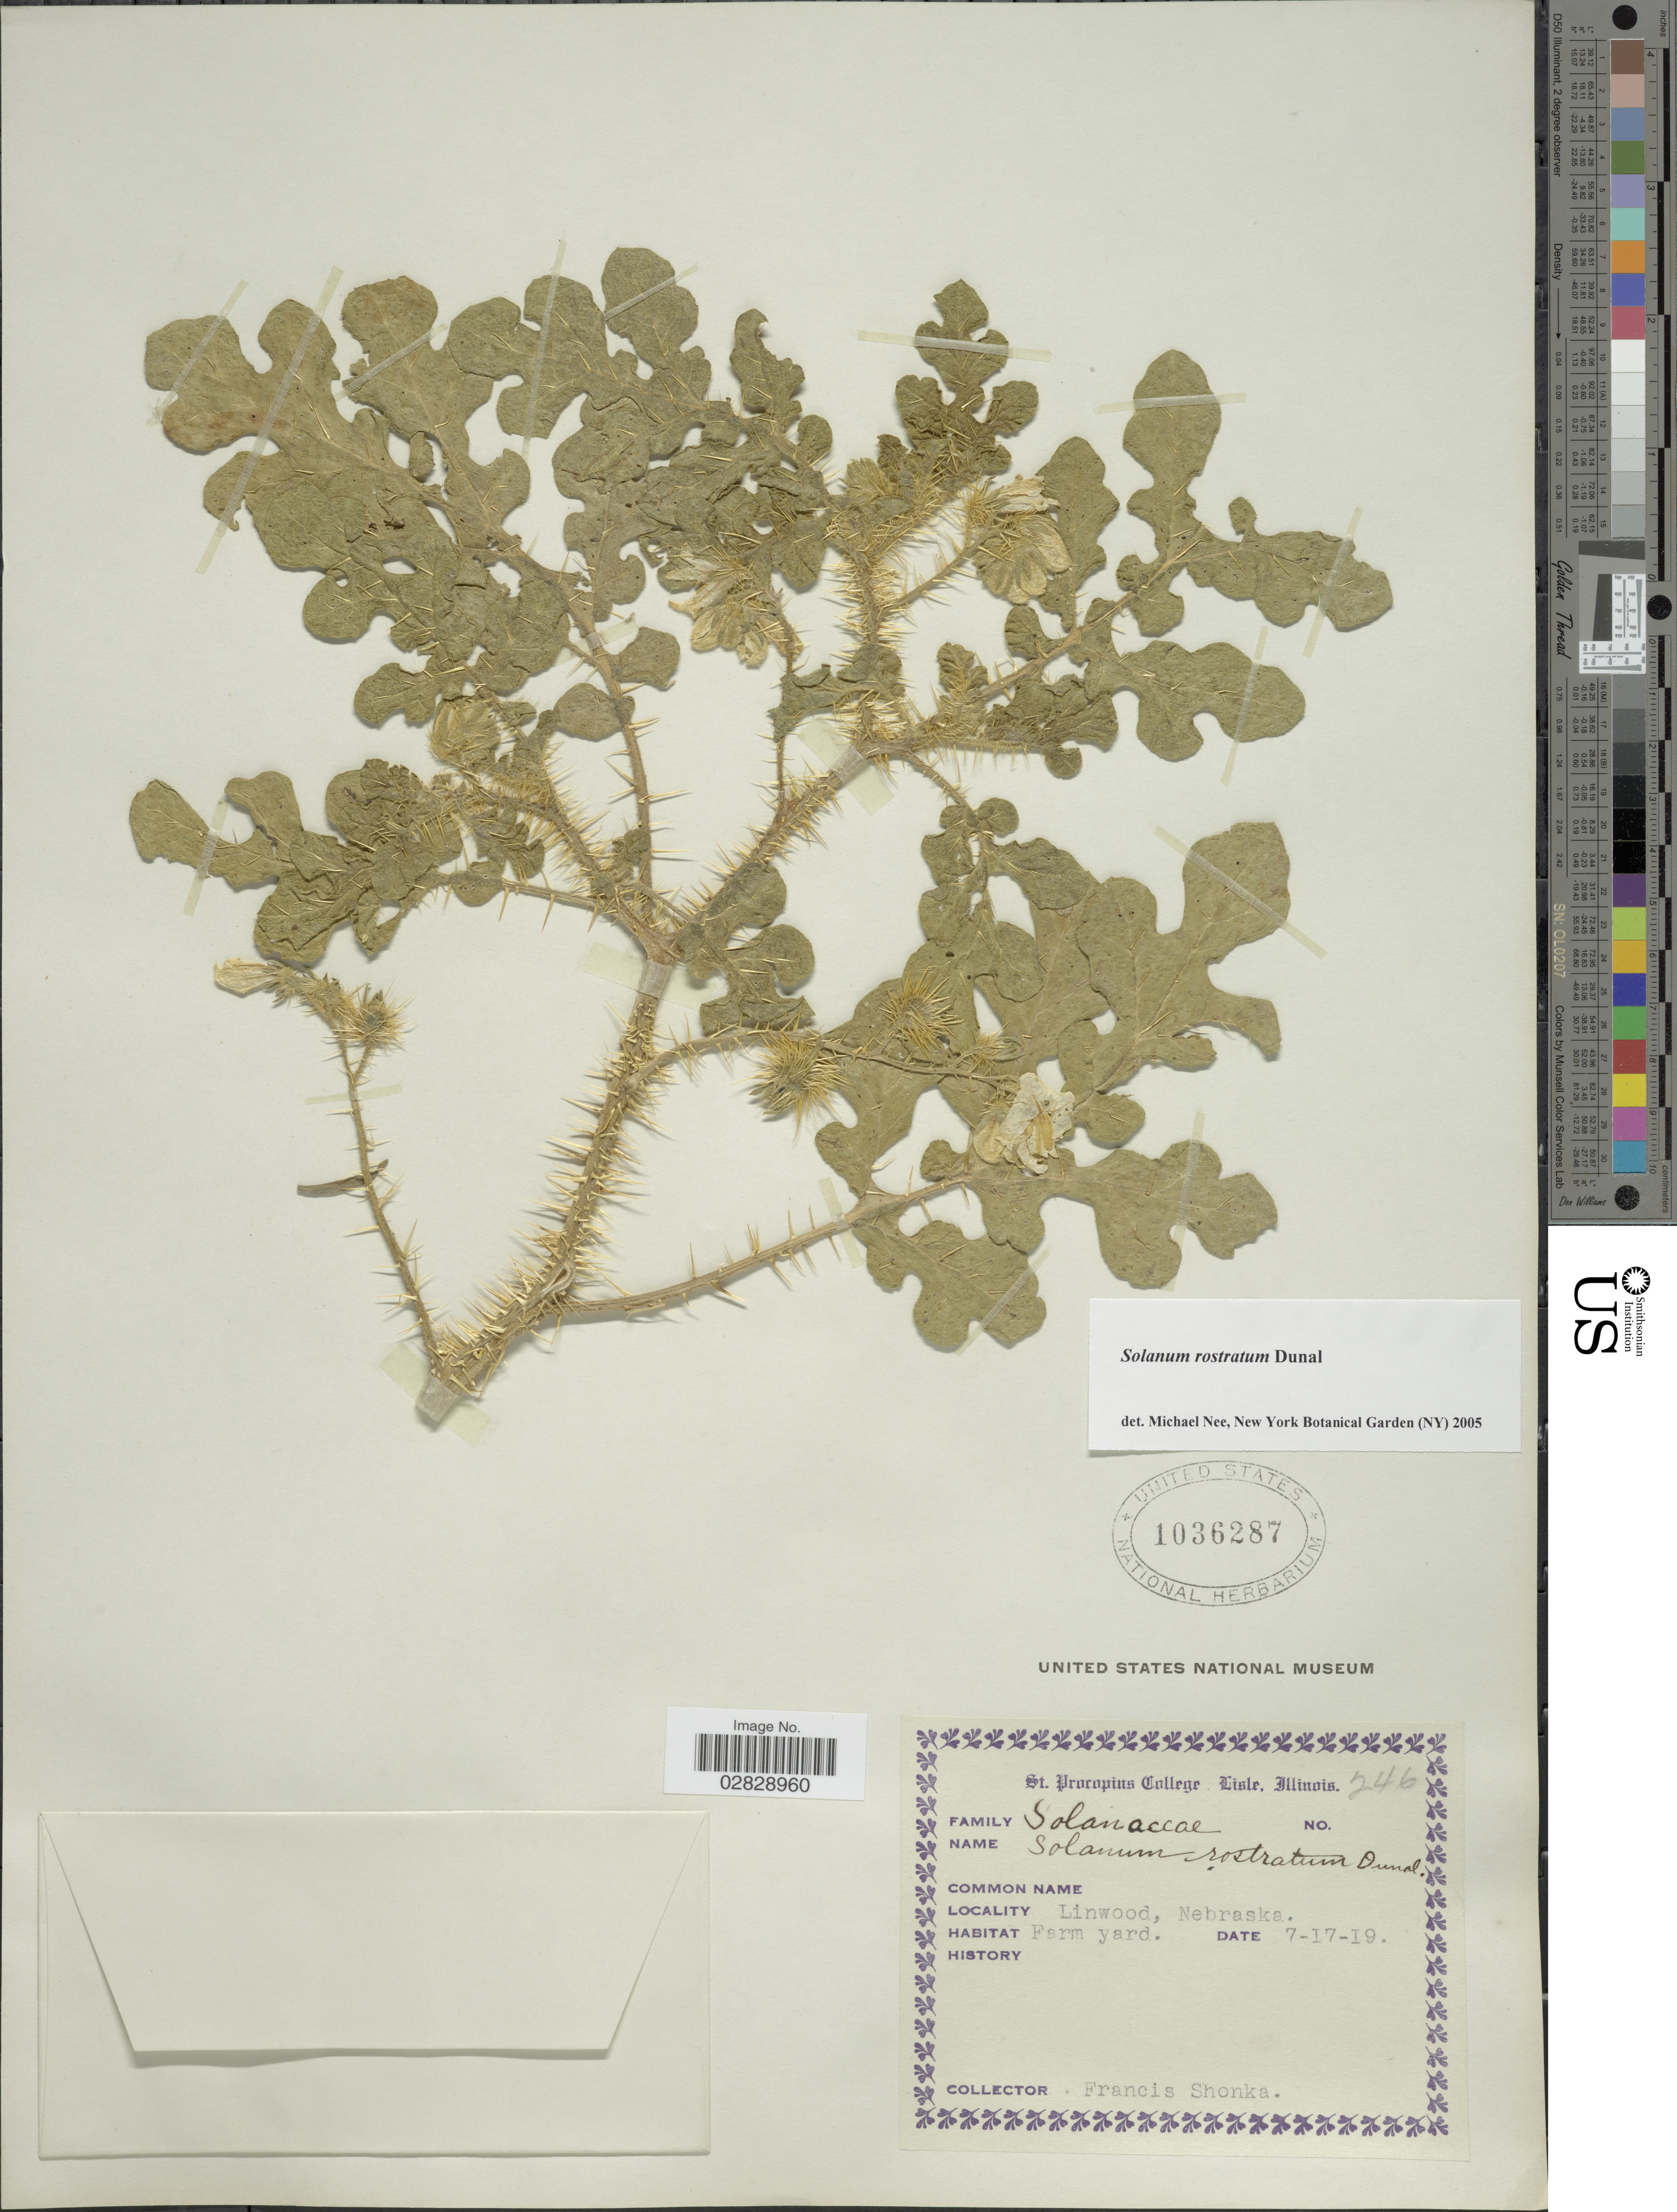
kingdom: Plantae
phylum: Tracheophyta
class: Magnoliopsida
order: Solanales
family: Solanaceae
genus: Solanum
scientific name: Solanum rostratum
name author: Dunal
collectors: F. Shonka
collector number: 246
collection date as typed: Transcribed d/m/y: 17/7/19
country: United States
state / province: Nebraska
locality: Linwood. Farm yard.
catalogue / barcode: US 1036287